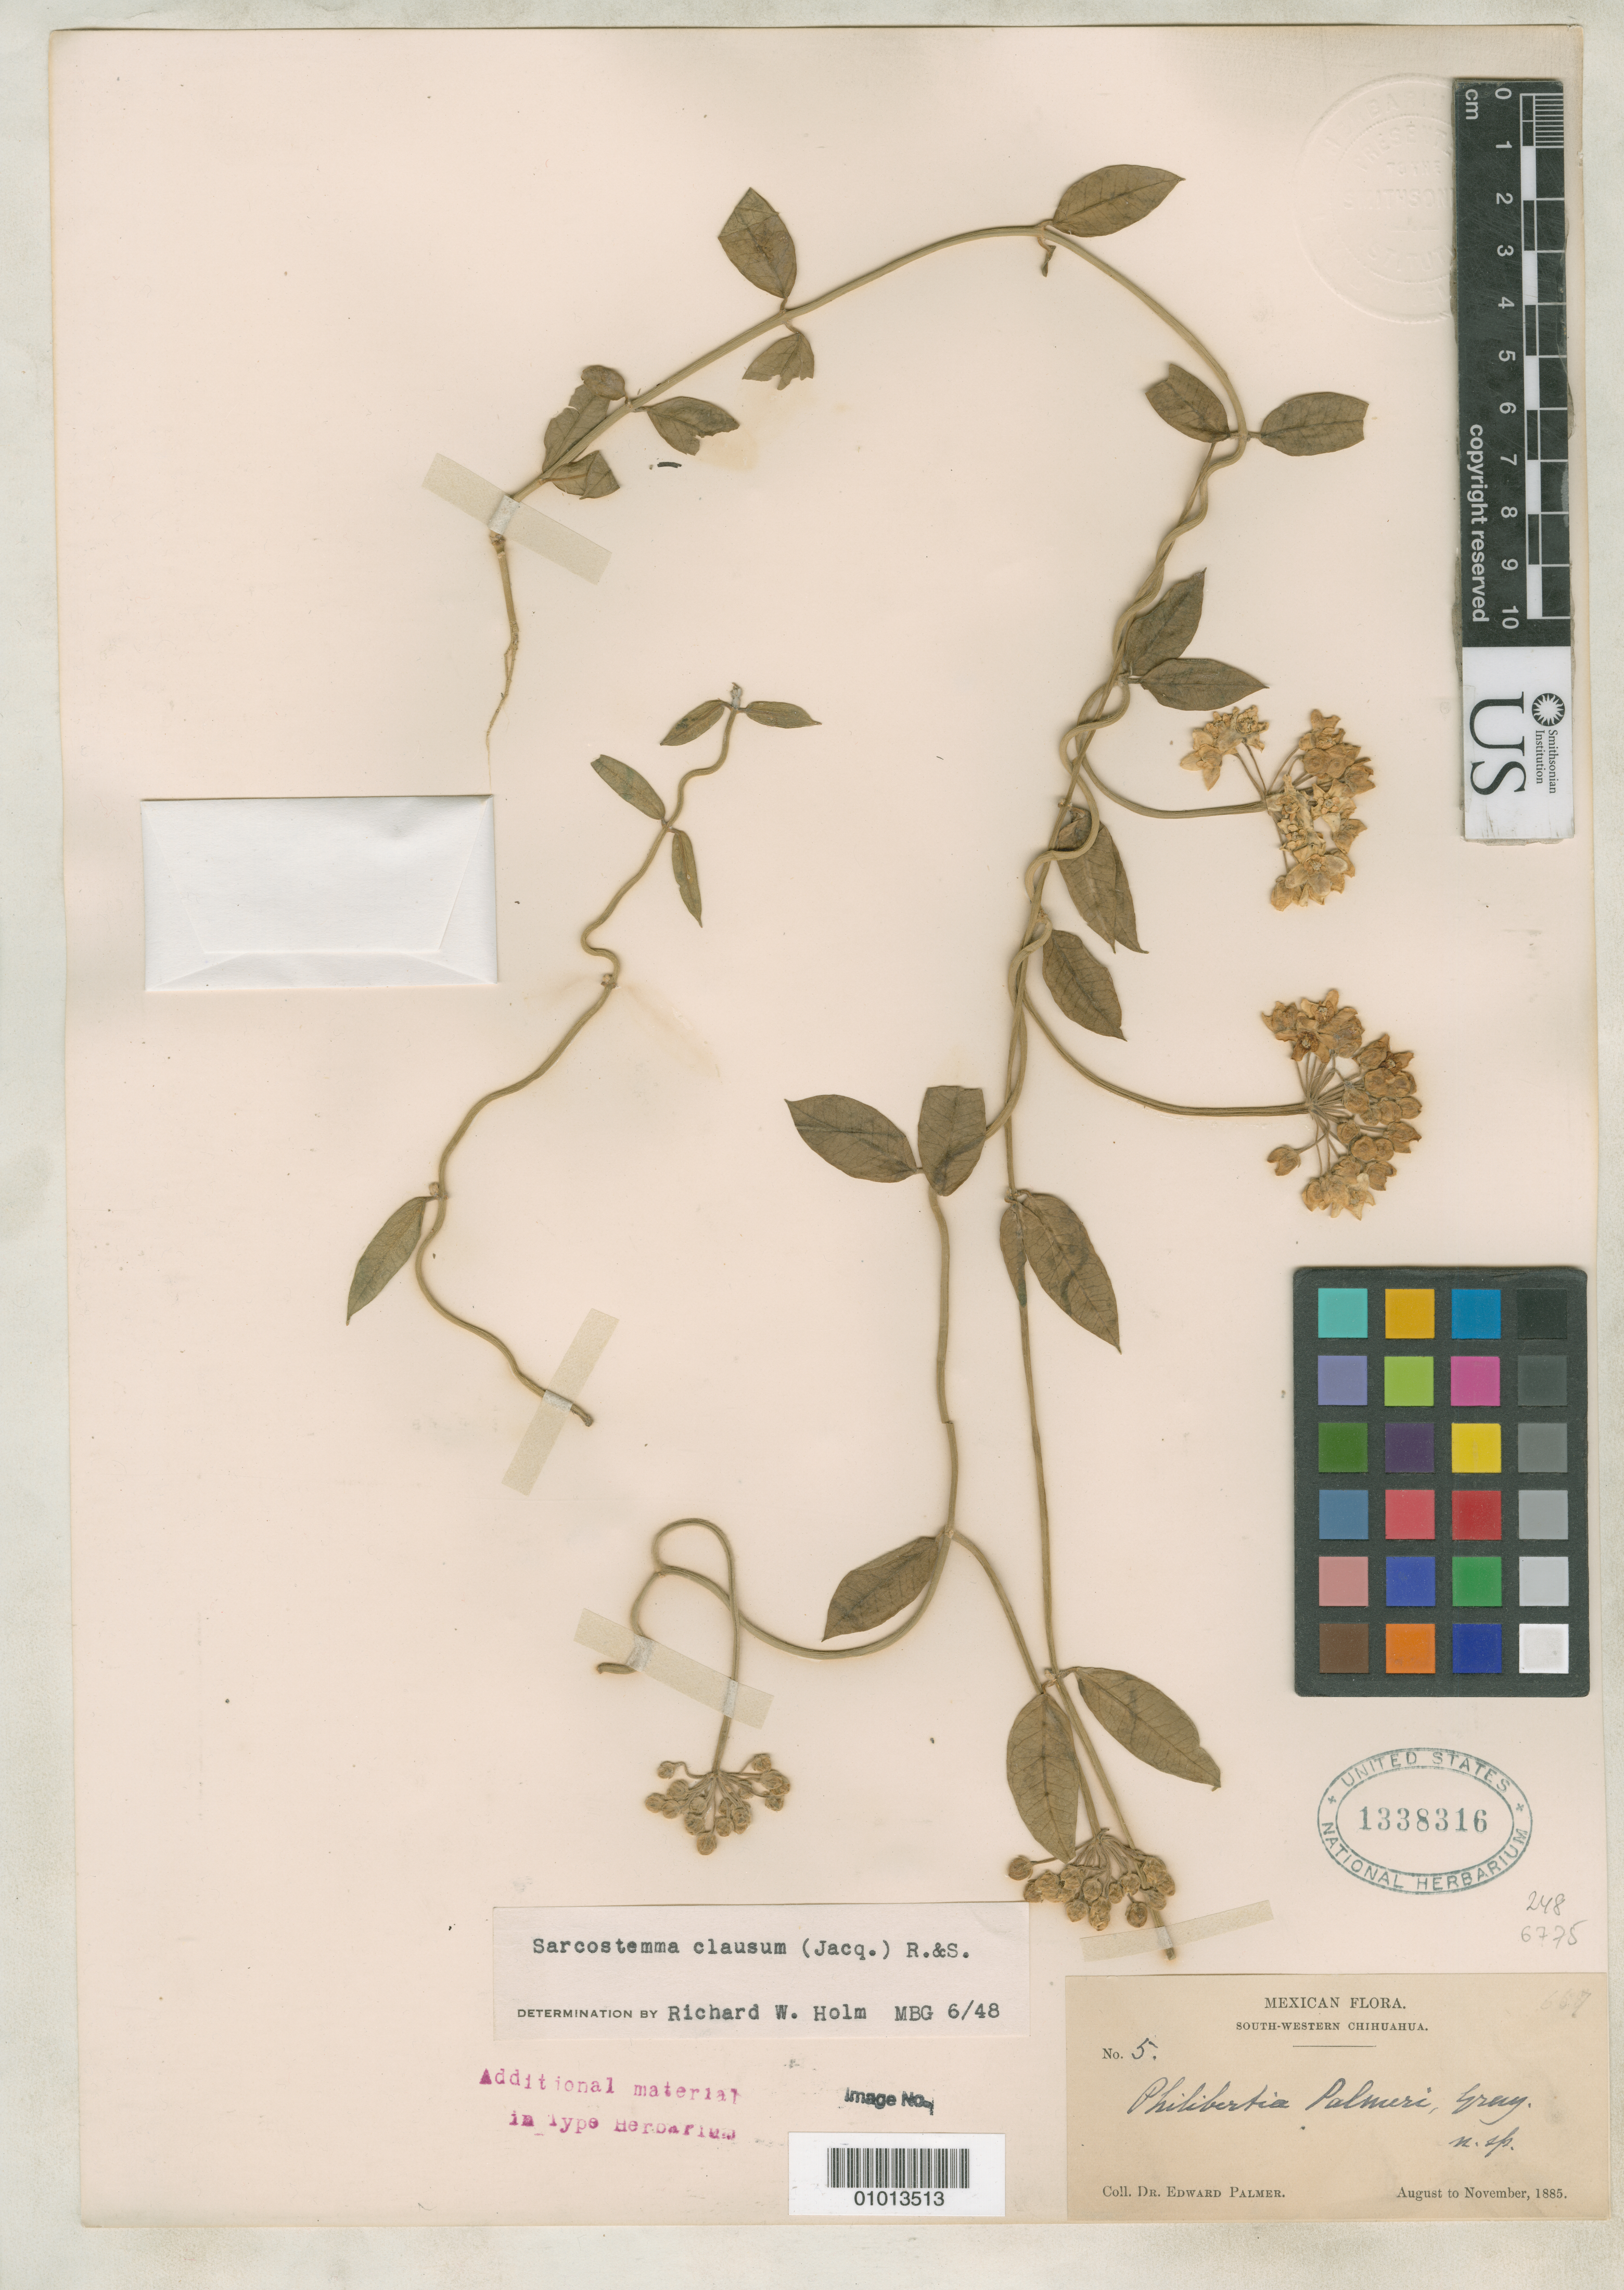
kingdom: Plantae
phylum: Tracheophyta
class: Magnoliopsida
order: Gentianales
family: Apocynaceae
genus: Philibertia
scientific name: Philibertia palmeri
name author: A. Gray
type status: Isotype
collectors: E. Palmer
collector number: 5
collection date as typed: Aug 1885 to Nov 1885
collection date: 1885-08/1885-11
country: Mexico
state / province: Chihuahua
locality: South-western Chihuahua.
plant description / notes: Specimen ex John Donnell Smith herbarium.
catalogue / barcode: US 1338316